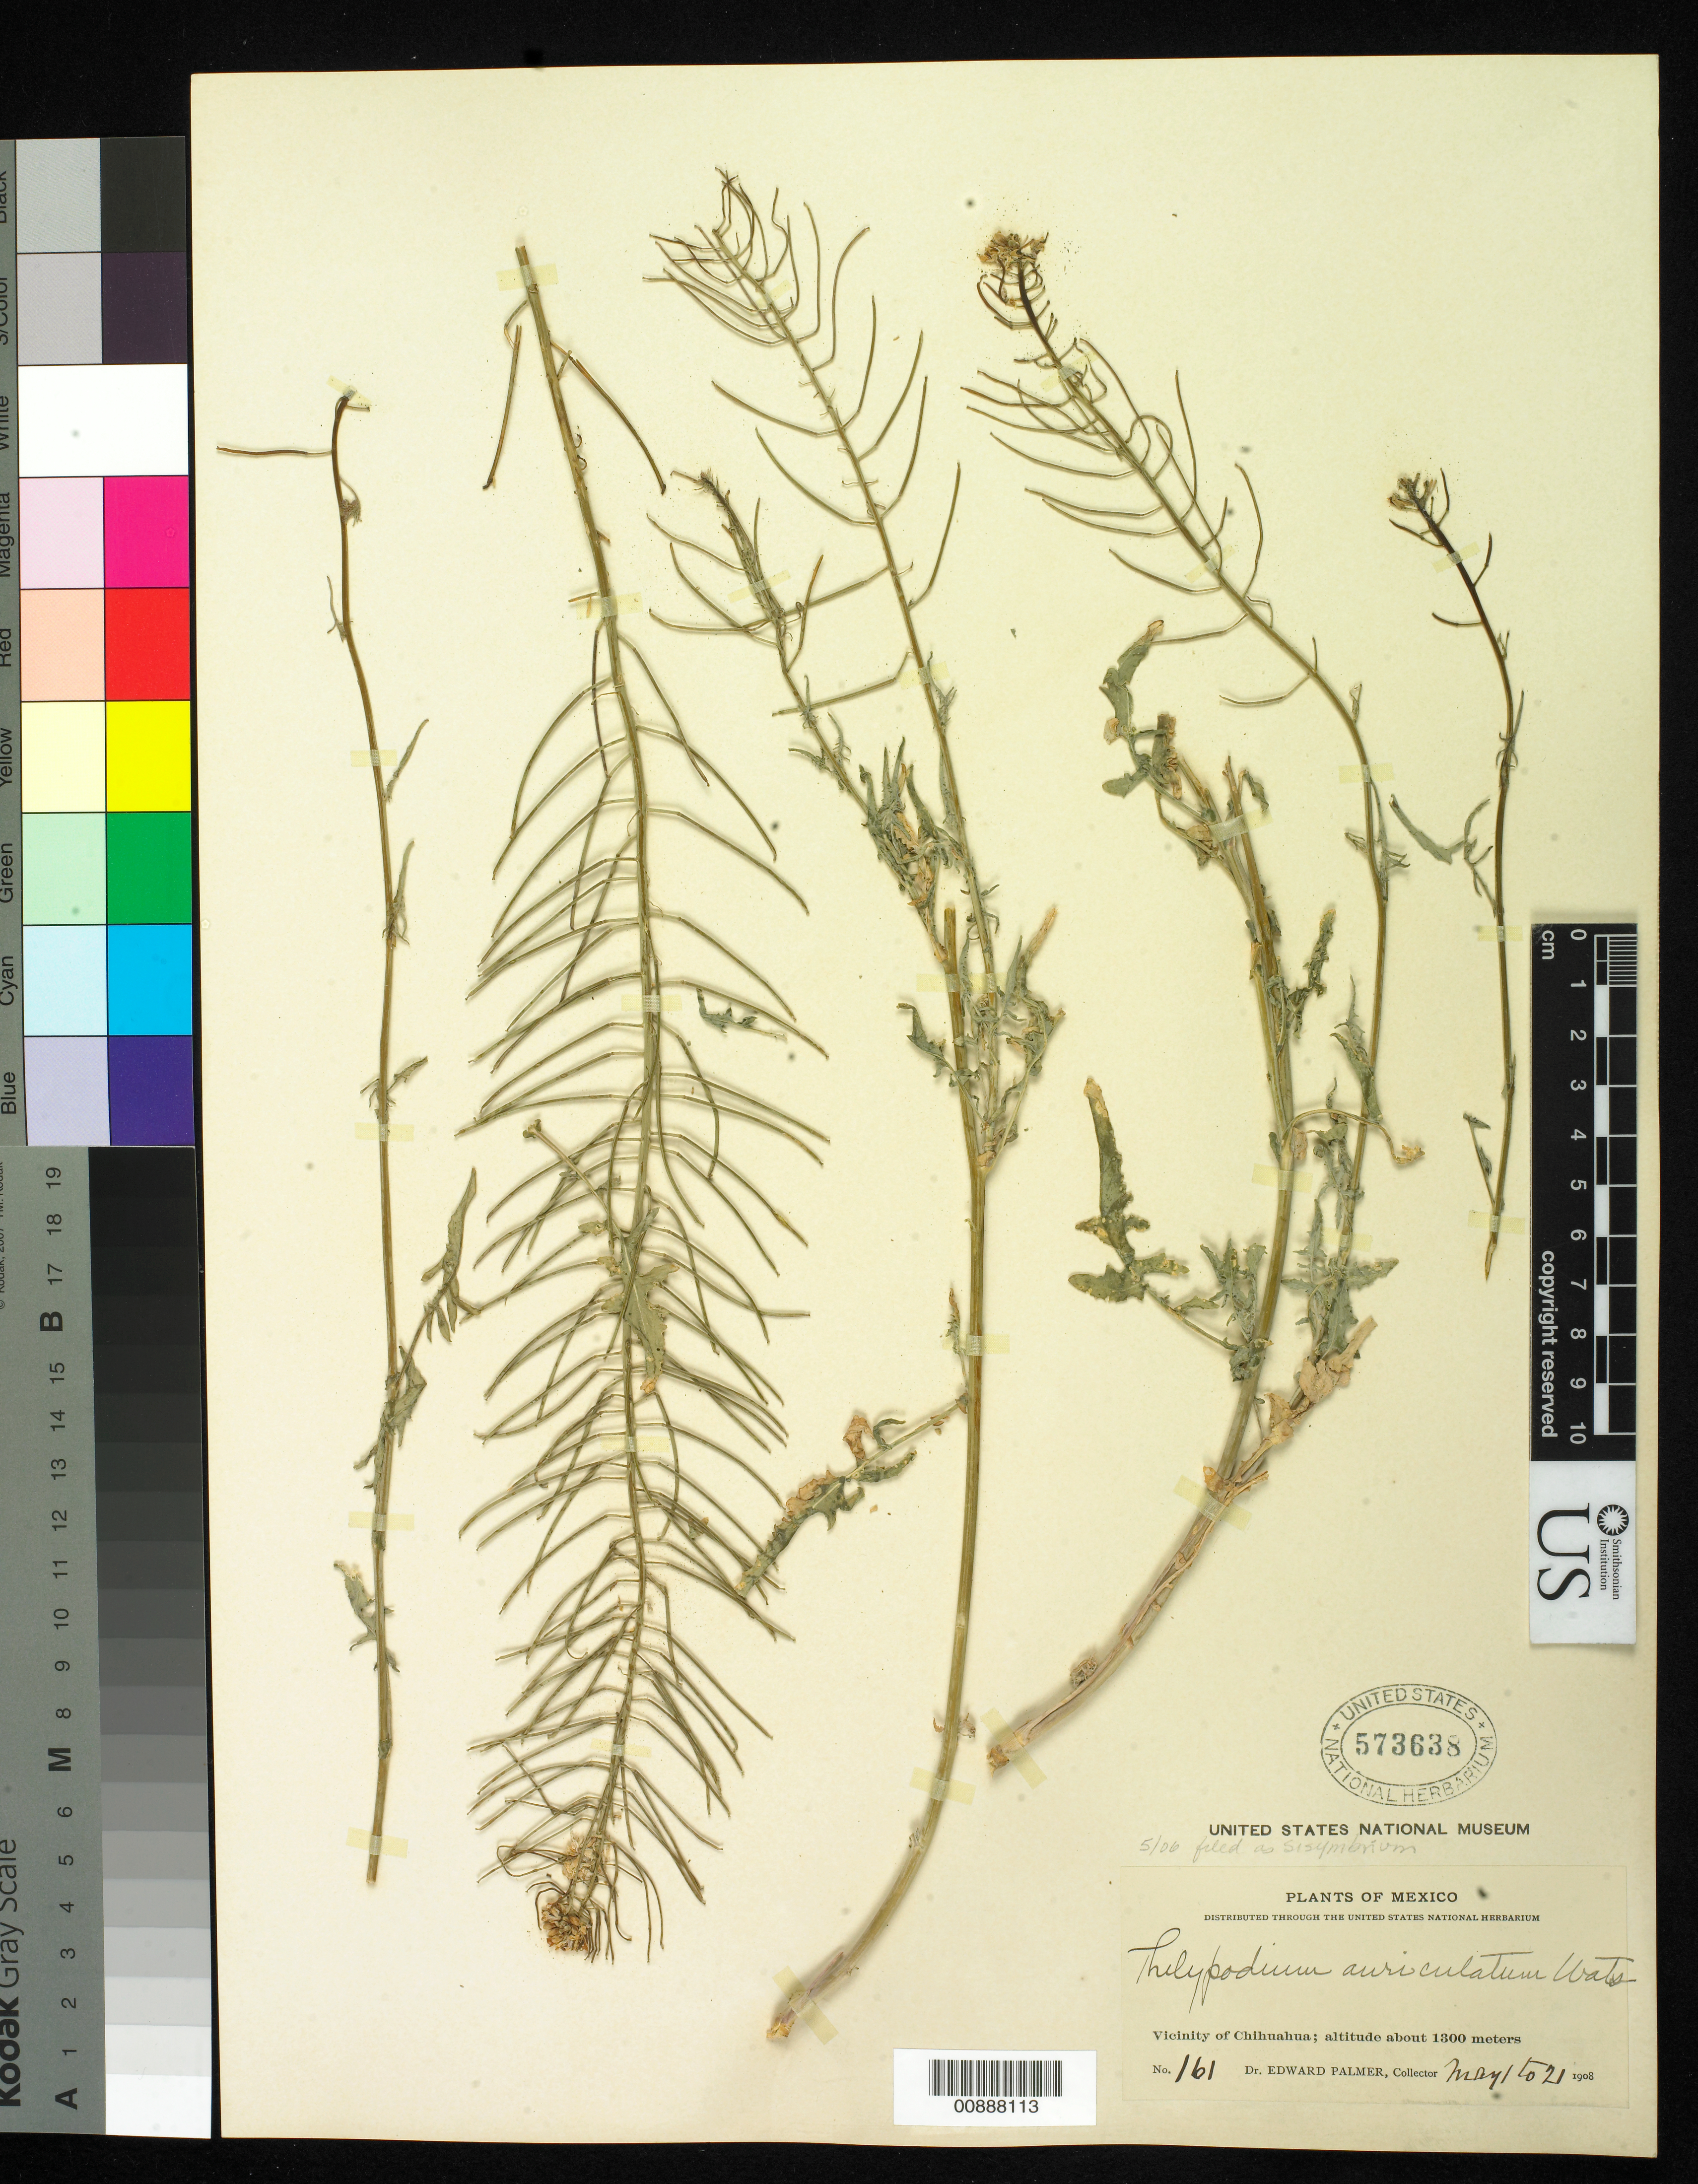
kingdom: Plantae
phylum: Tracheophyta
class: Magnoliopsida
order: Brassicales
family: Brassicaceae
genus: Sisymbrium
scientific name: Sisymbrium auriculatum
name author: A. Gray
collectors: E. Palmer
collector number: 161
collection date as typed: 01 May 1908 to 21 May 1908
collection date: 1908-05-01/1908-05-21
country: Mexico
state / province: Chihuahua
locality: Vicinity of Chihuahua.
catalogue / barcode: US 573638